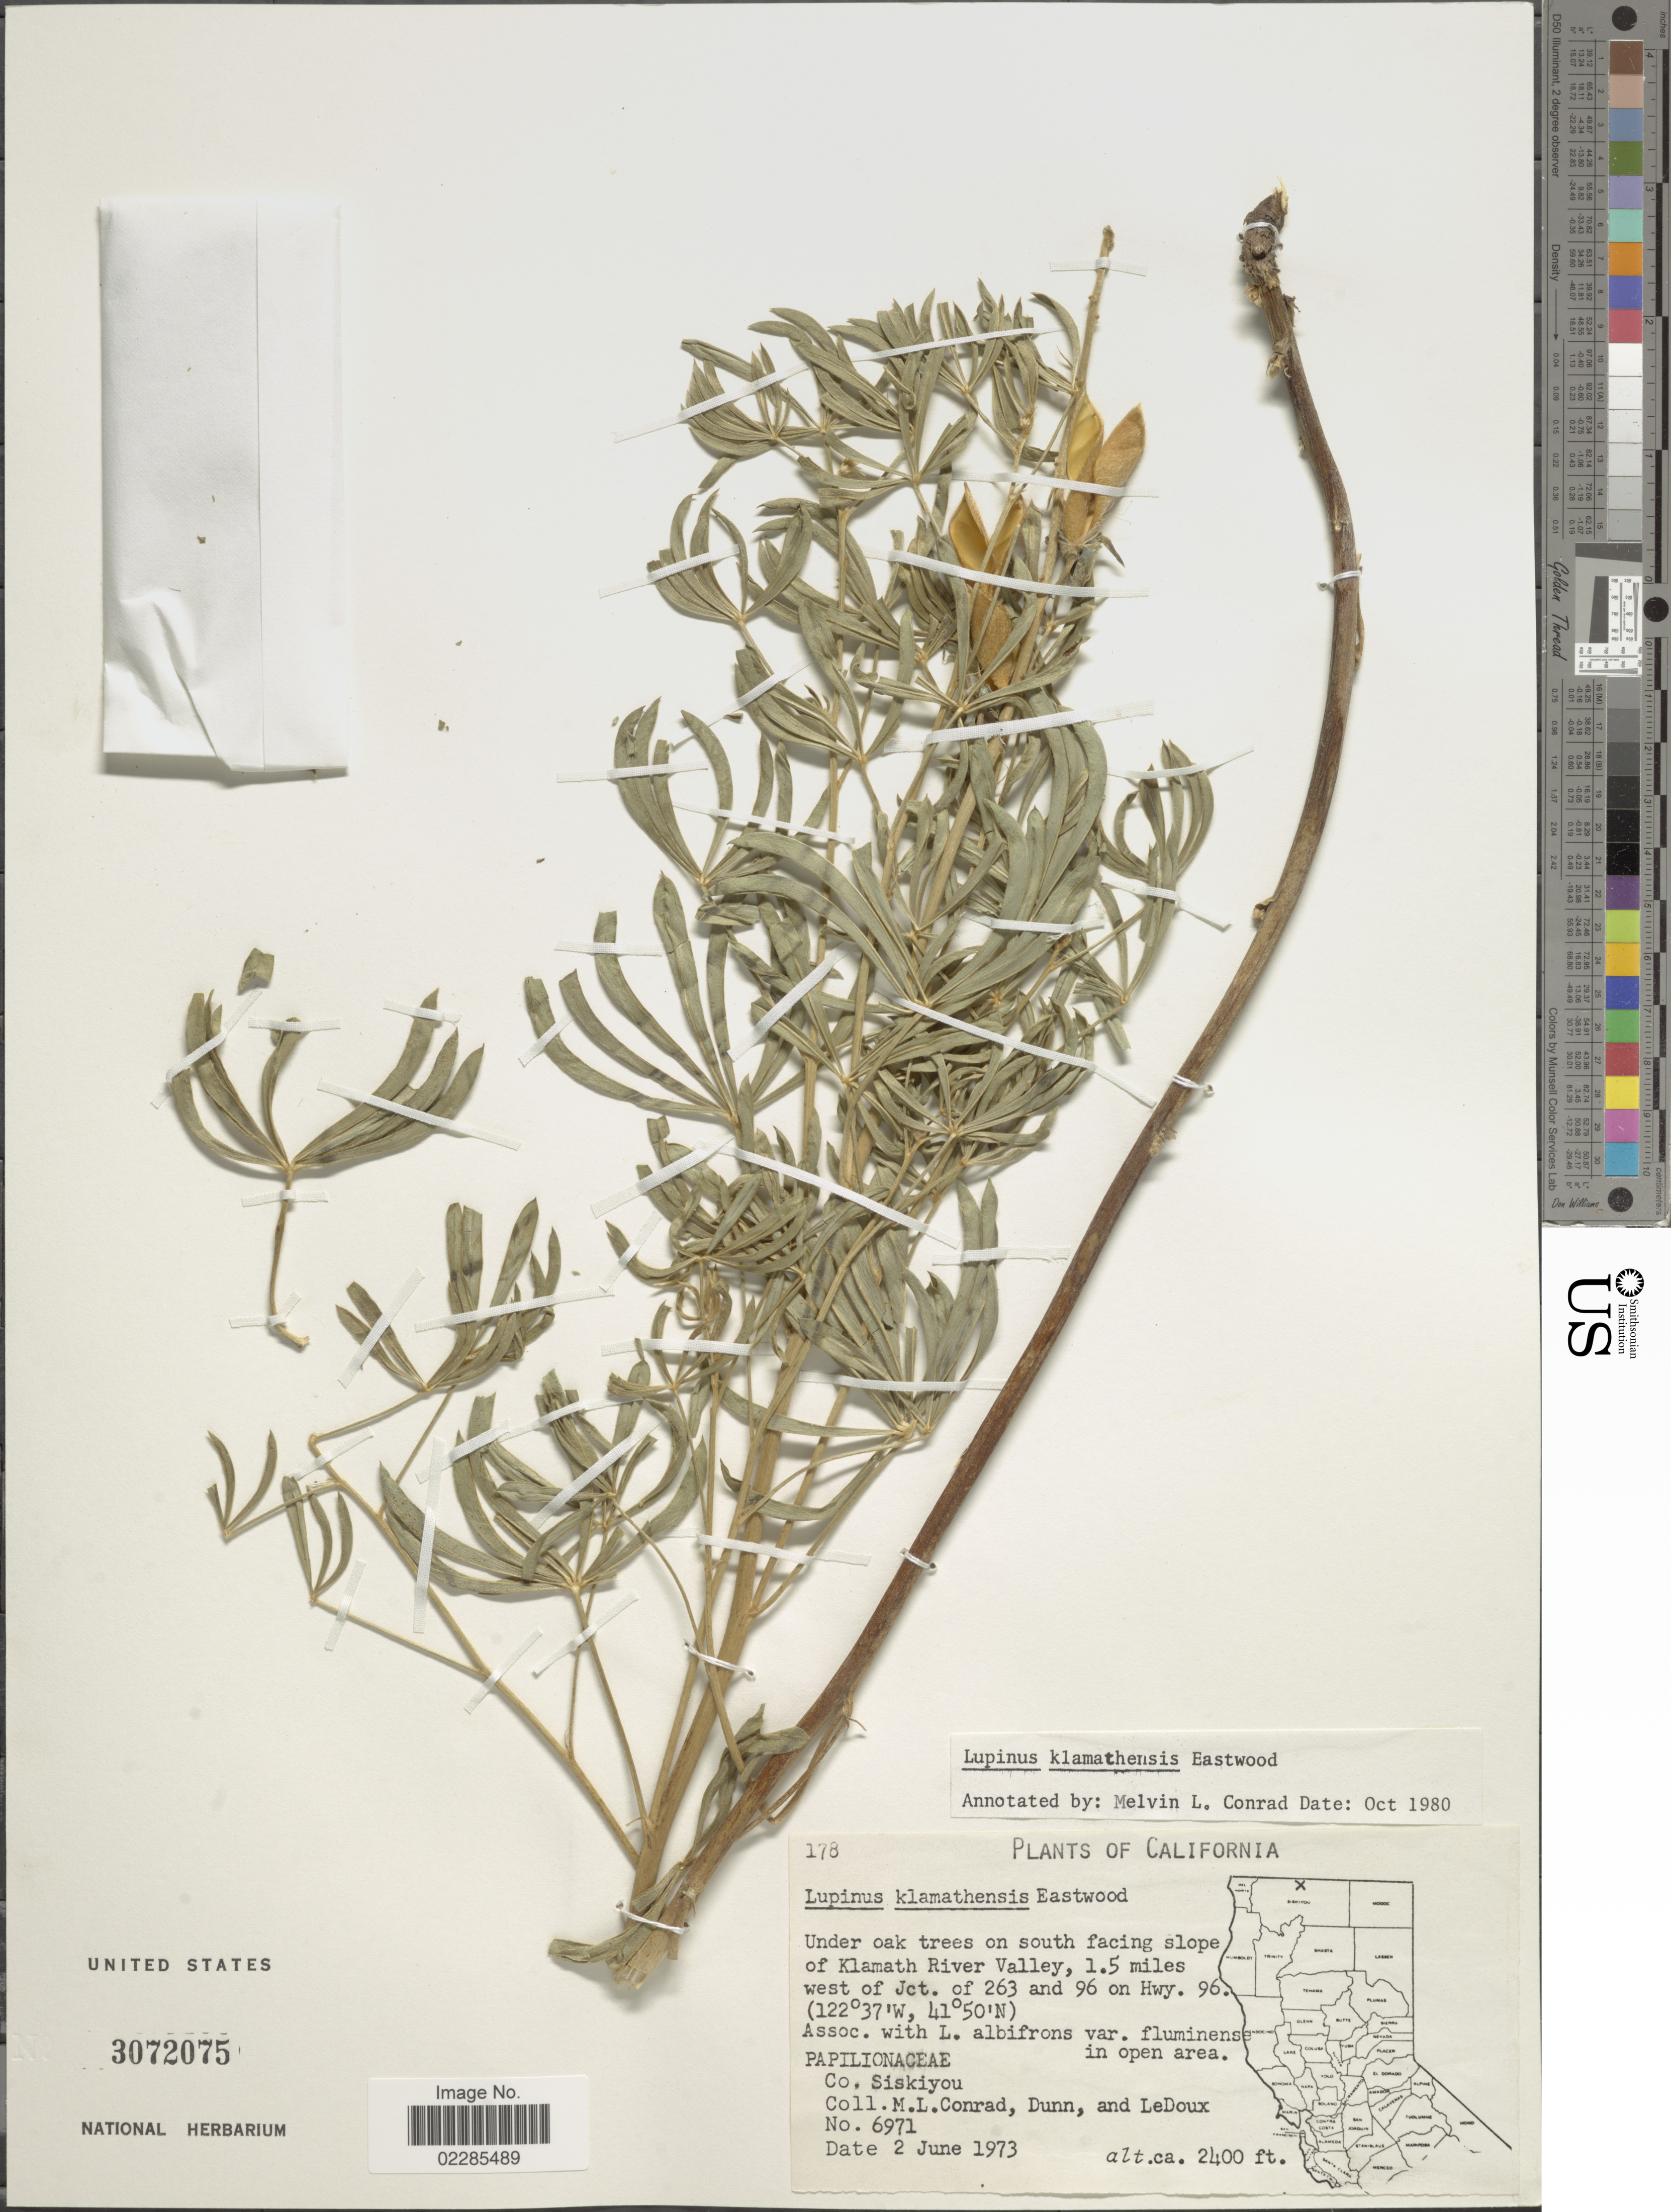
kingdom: Plantae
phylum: Tracheophyta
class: Magnoliopsida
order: Fabales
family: Fabaceae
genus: Lupinus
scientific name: Lupinus klamathensis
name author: Eastw.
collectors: M. Conrad, Dunn, -- & -. Ledoux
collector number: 6971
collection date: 1973-06-02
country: United States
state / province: California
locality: Under oak trees on south facing slope of Klamath River Valley, 1.5 miles west of Jct of 263 and 96 on Hwy 96, Co Siskiyou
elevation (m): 732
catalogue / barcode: US 3072075